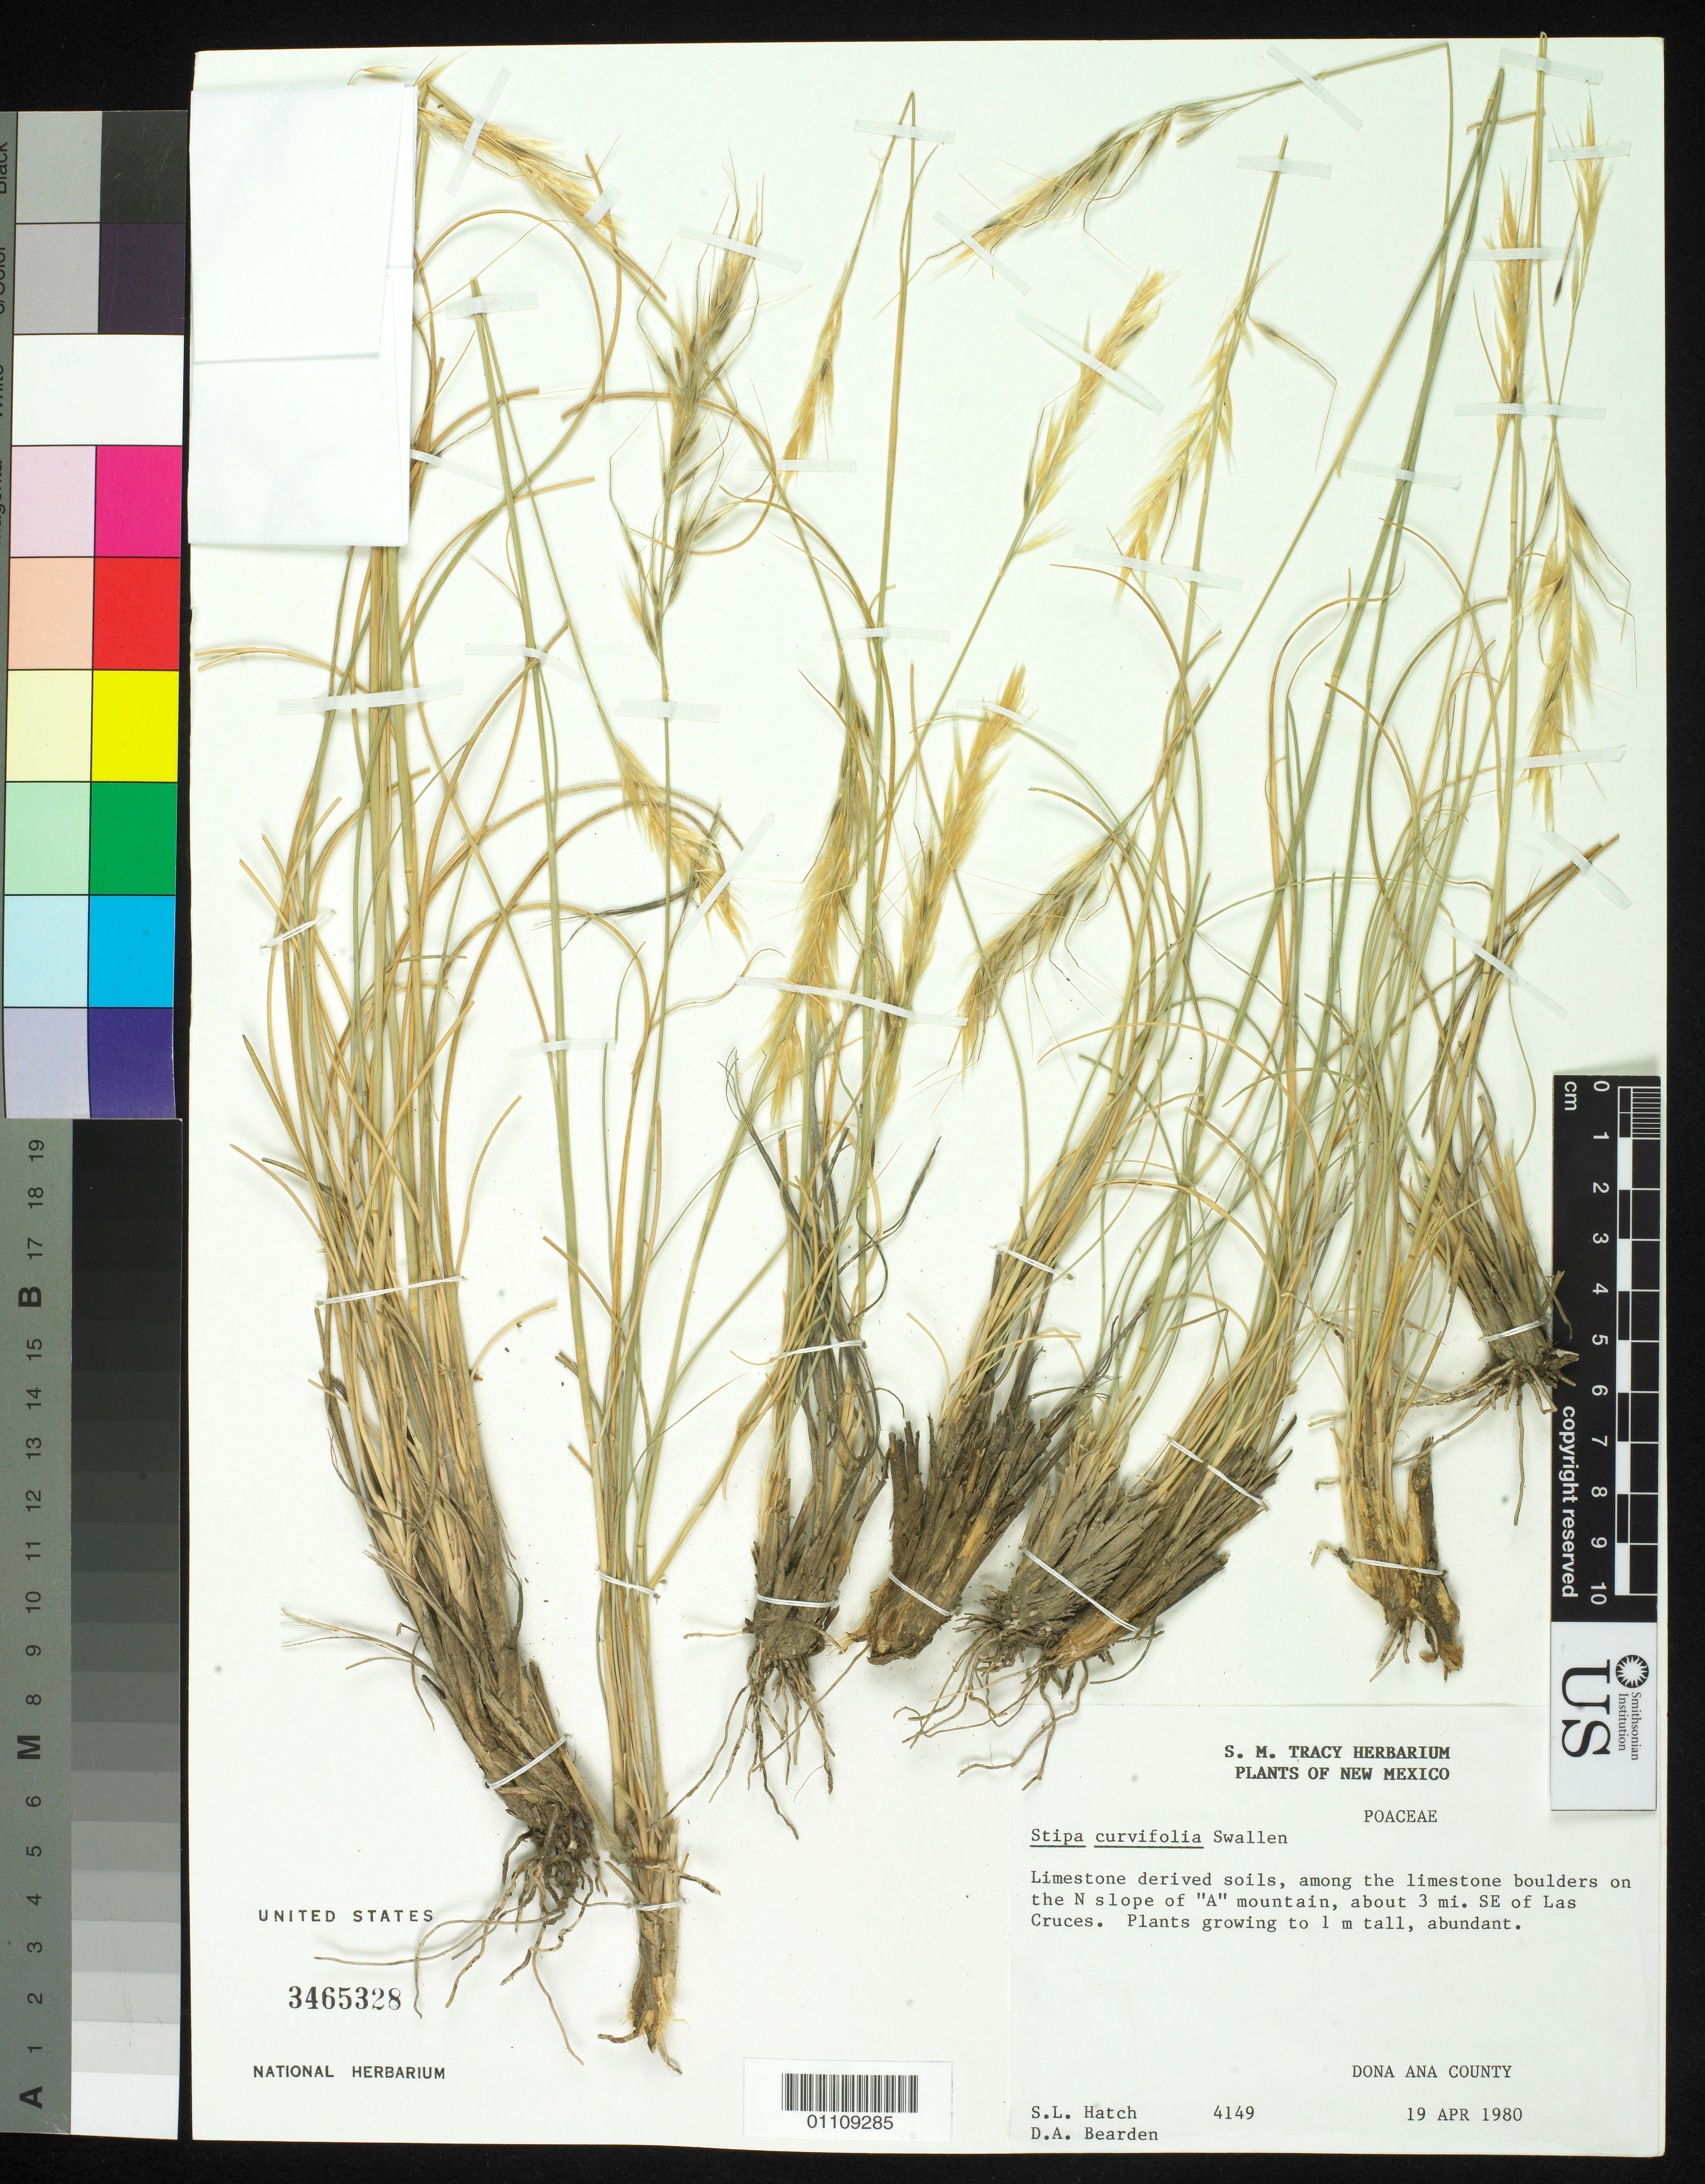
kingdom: Plantae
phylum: Tracheophyta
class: Liliopsida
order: Poales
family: Poaceae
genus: Eriocoma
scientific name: Eriocoma curvifolia ined.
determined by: Poaceae Reorganization Project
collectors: S. L. Hatch & D. Bearden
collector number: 4149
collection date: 1980-04-19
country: United States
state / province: New Mexico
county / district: Dona Ana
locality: Limestone derived soils, among the limestone boulders on the N slope of "A" mountain, about 3 mi. SE. of Las Cruces.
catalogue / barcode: US 3465328